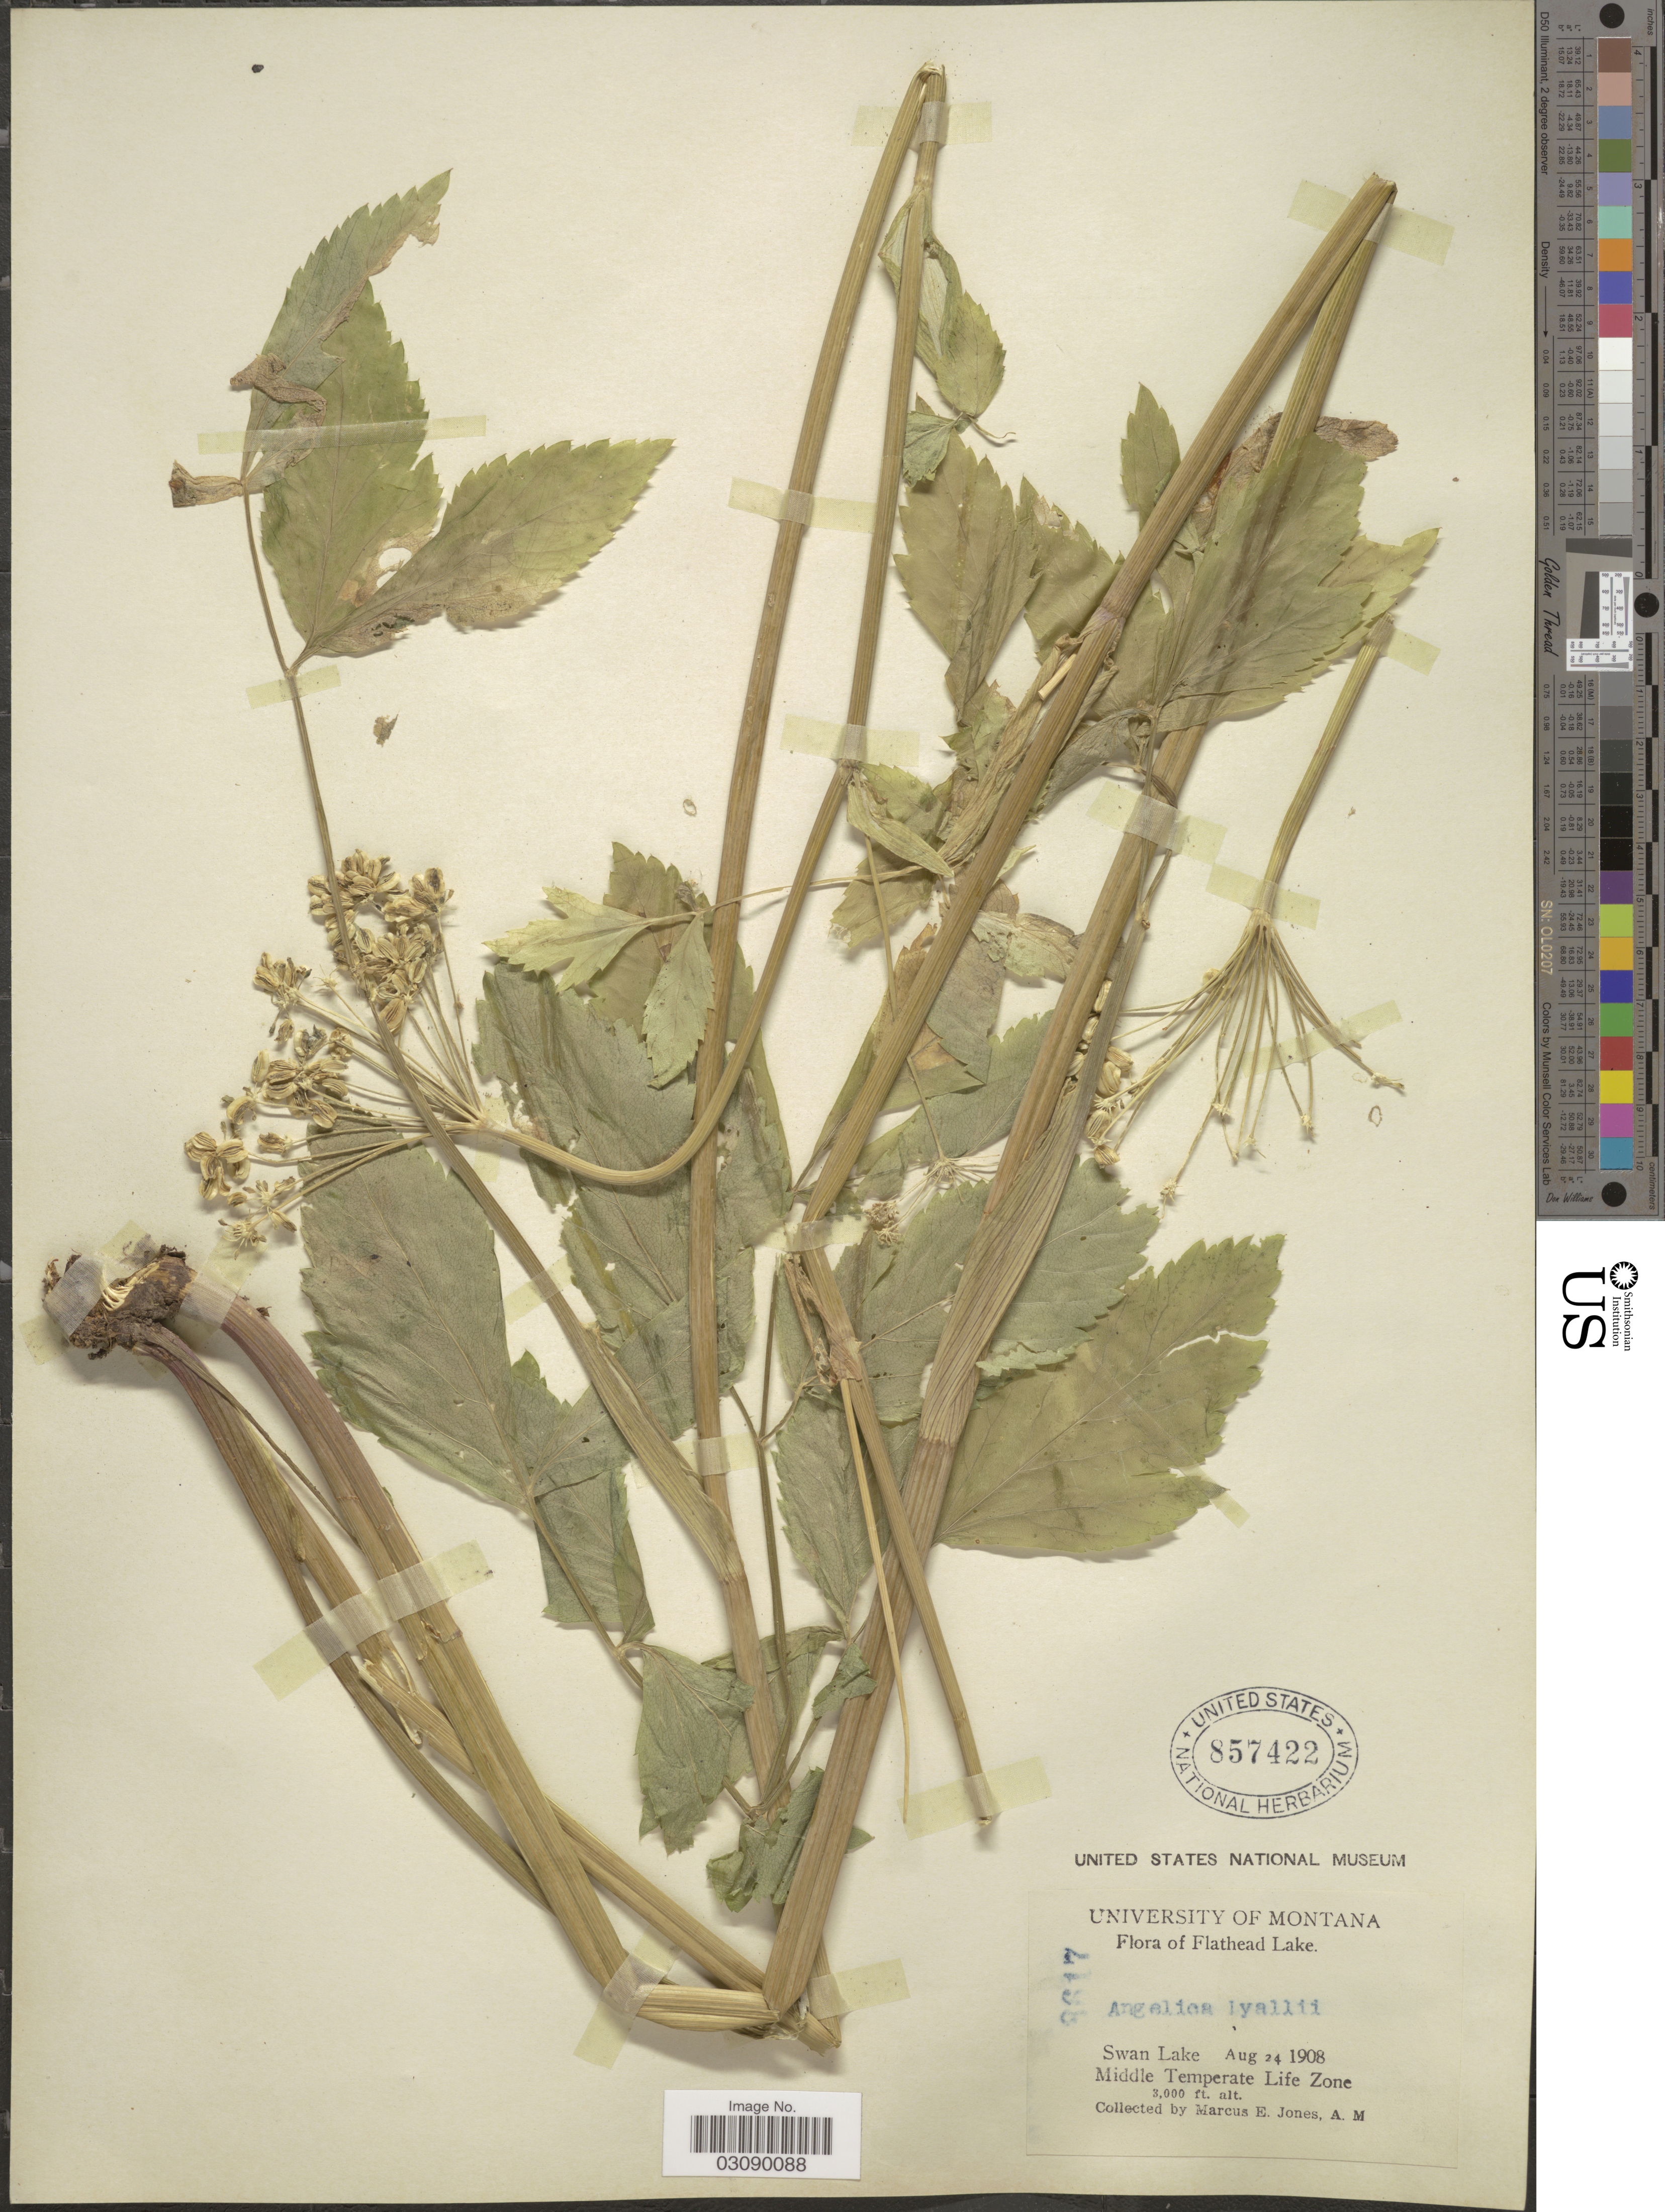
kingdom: Plantae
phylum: Tracheophyta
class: Magnoliopsida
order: Apiales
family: Apiaceae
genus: Angelica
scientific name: Angelica arguta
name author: Nutt.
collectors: M. E. Jones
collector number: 8617*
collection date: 1908-08-24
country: United States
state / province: Montana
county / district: Lake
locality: Flathead Lake. Swan Lake. Middle Temperate Life Zone.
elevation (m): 914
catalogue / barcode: US 857422